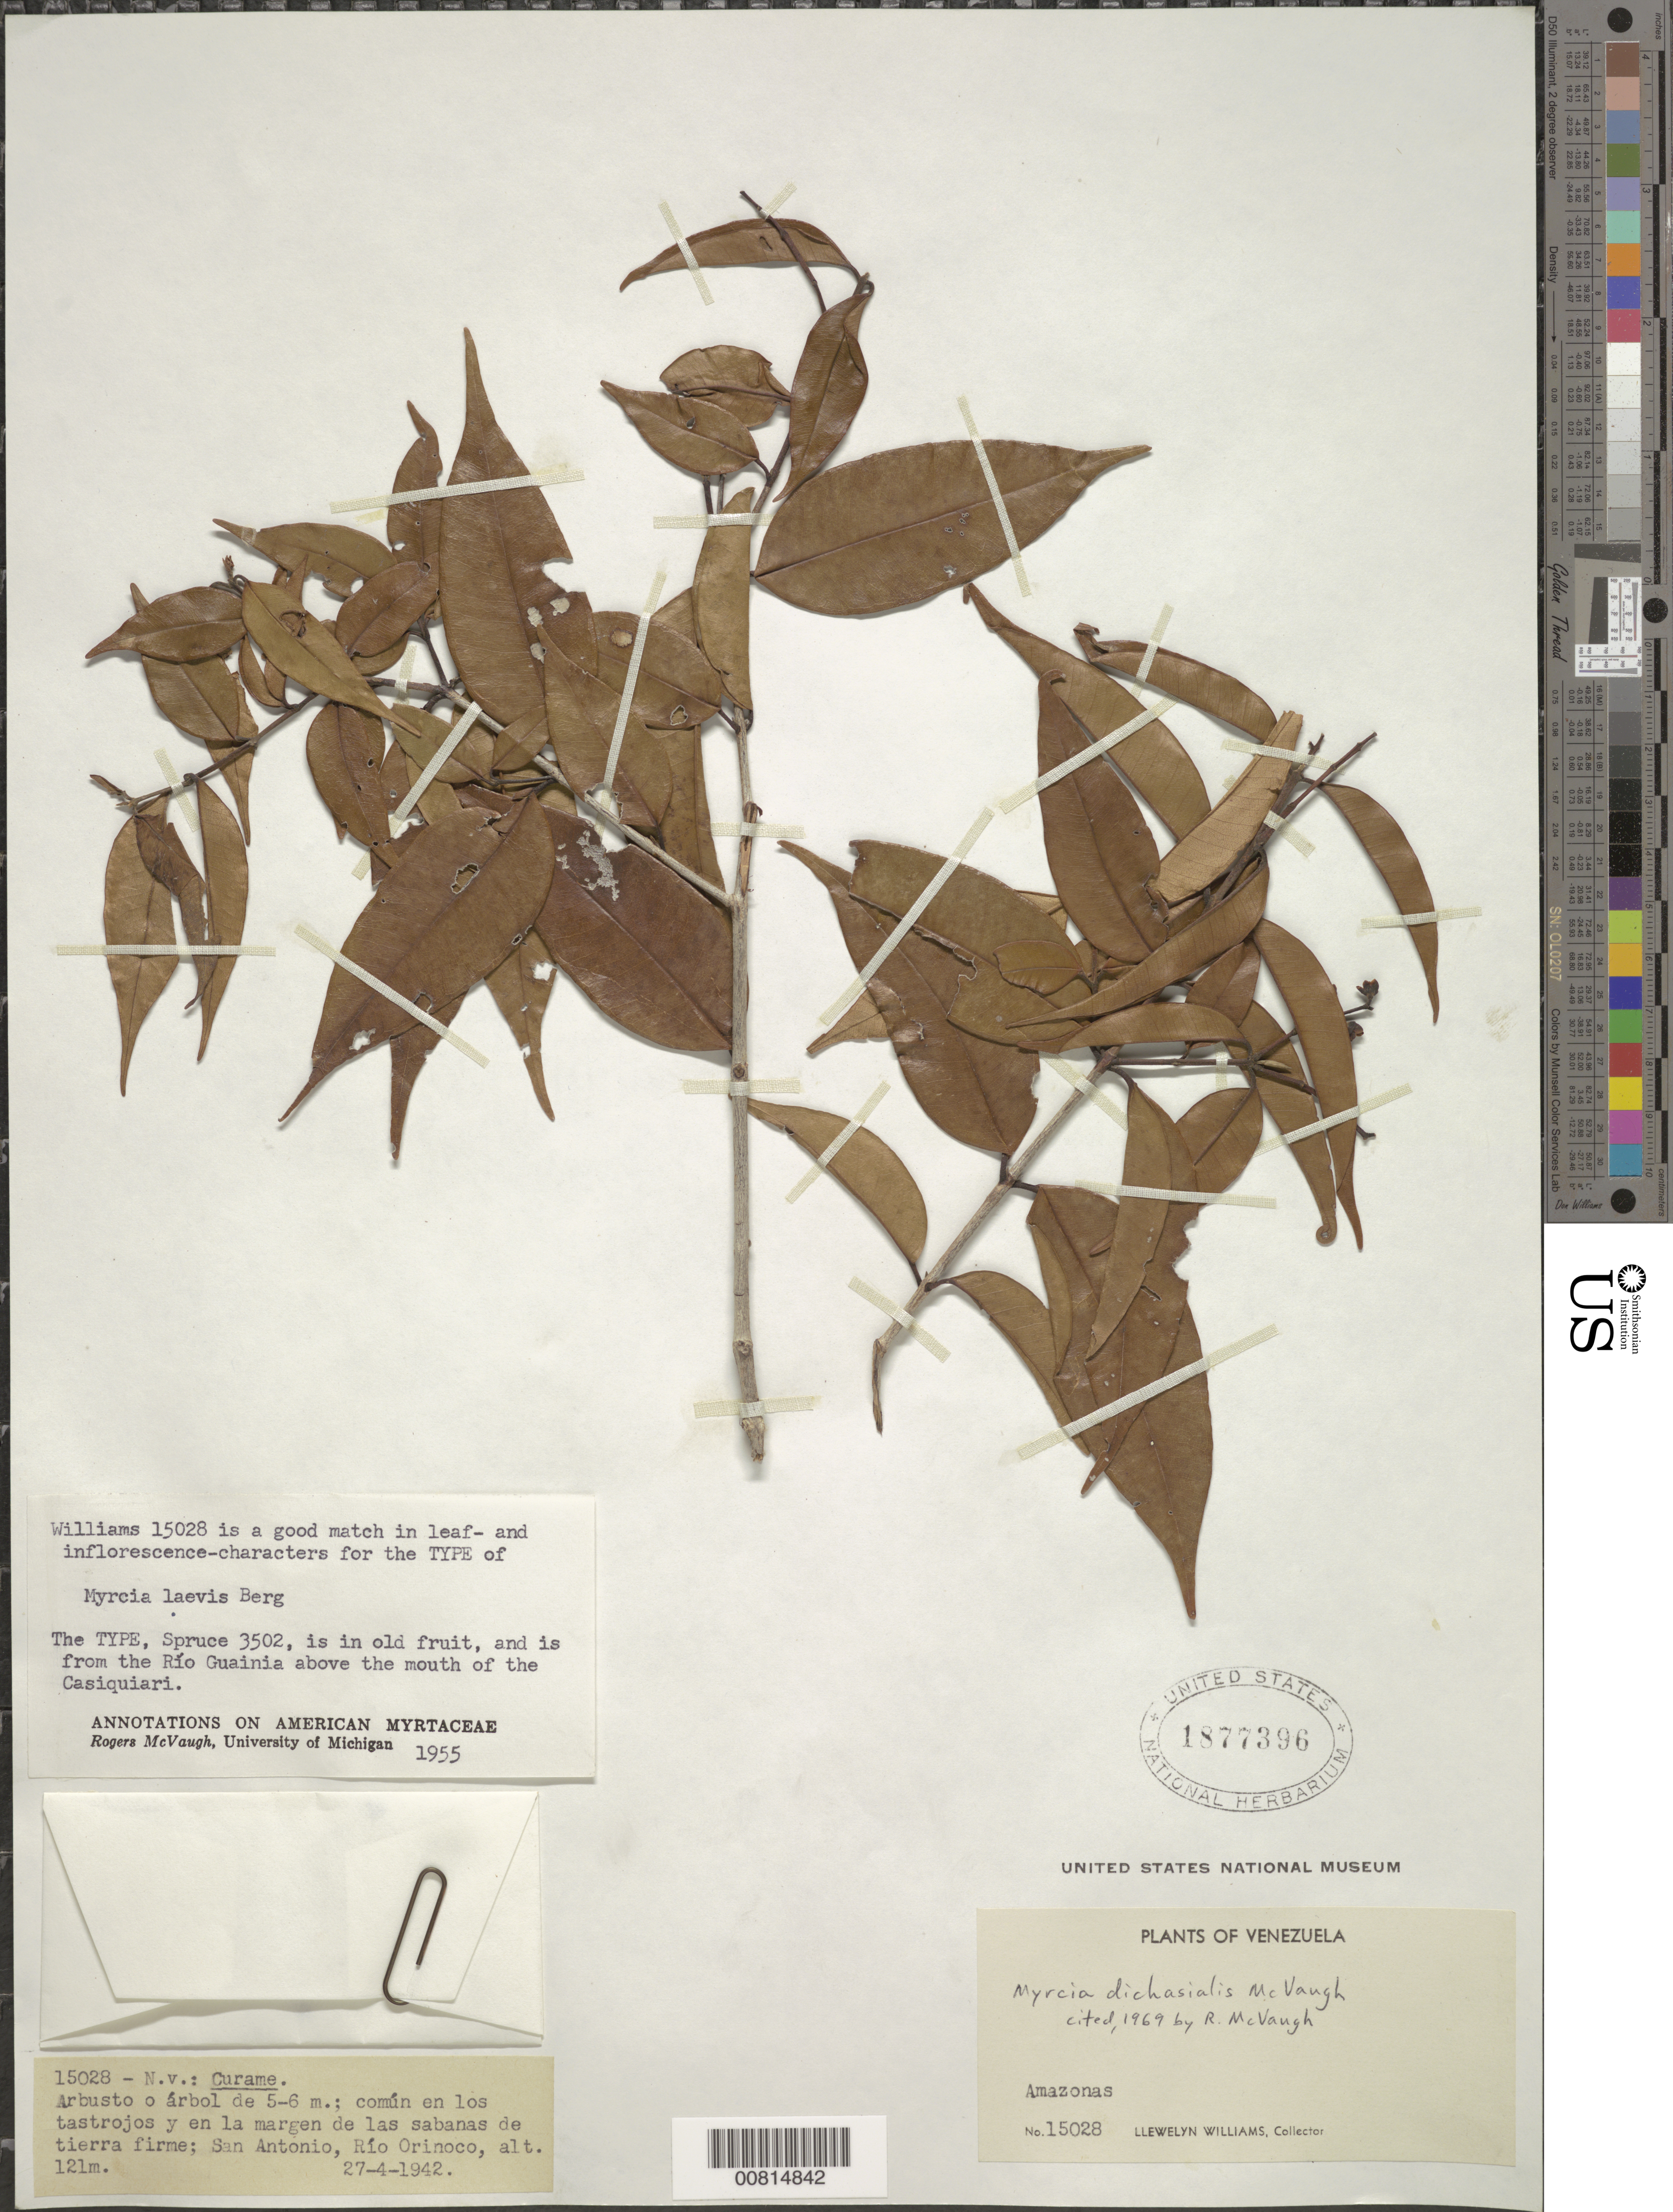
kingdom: Plantae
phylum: Tracheophyta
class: Magnoliopsida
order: Myrtales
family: Myrtaceae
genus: Myrcia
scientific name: Myrcia dichasialis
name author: McVaugh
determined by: McVaugh, R.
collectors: Ll. Williams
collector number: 15028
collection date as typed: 27-Apr-42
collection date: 1942-04-27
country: Venezuela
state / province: Amazonas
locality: San Antonio, Río Orinoco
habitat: Rastrojos y en margen de las sabanas de tierra firme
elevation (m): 121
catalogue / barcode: US 1877396